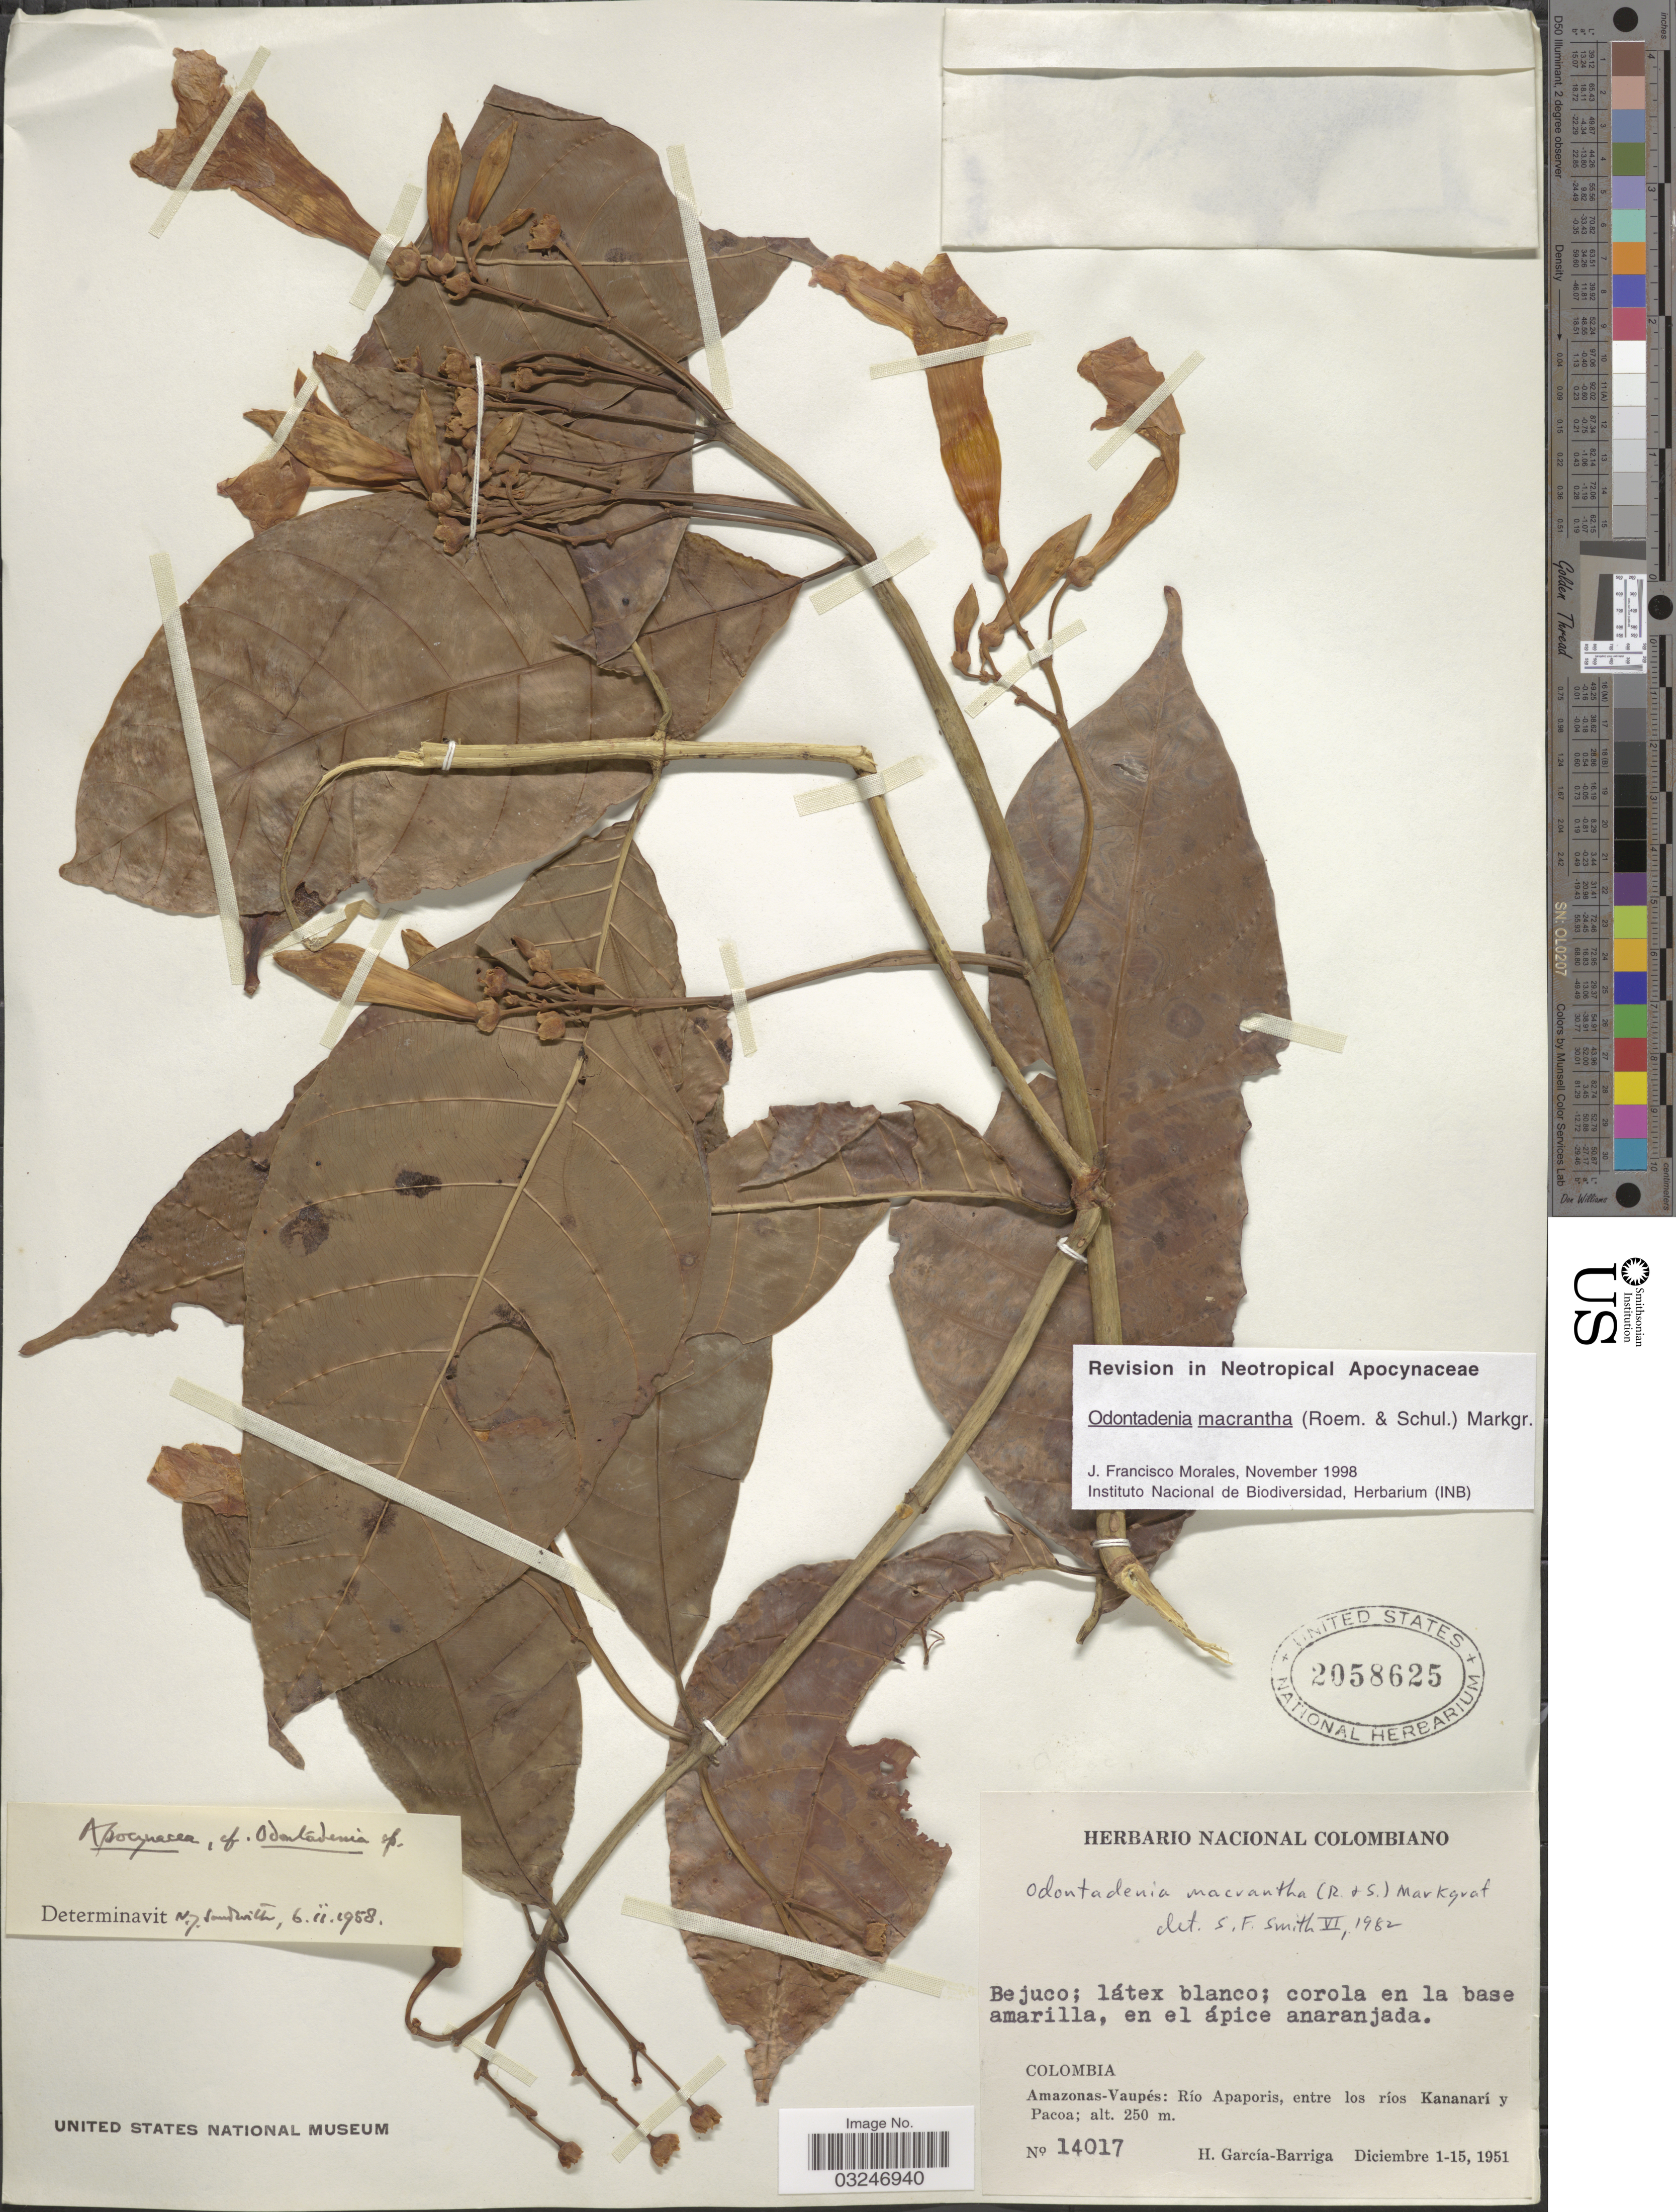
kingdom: Plantae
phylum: Tracheophyta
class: Magnoliopsida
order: Gentianales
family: Apocynaceae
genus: Odontadenia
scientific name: Odontadenia macrantha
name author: (Roem. & Schult.) Markgr.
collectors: H. García Barriga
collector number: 14017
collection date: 1951-12-01/1951-12-15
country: Colombia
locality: Amazonas-Vaupés: Río Apaporis, entre los ríos Kananarí y Pacoa.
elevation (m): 250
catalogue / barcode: US 2058625